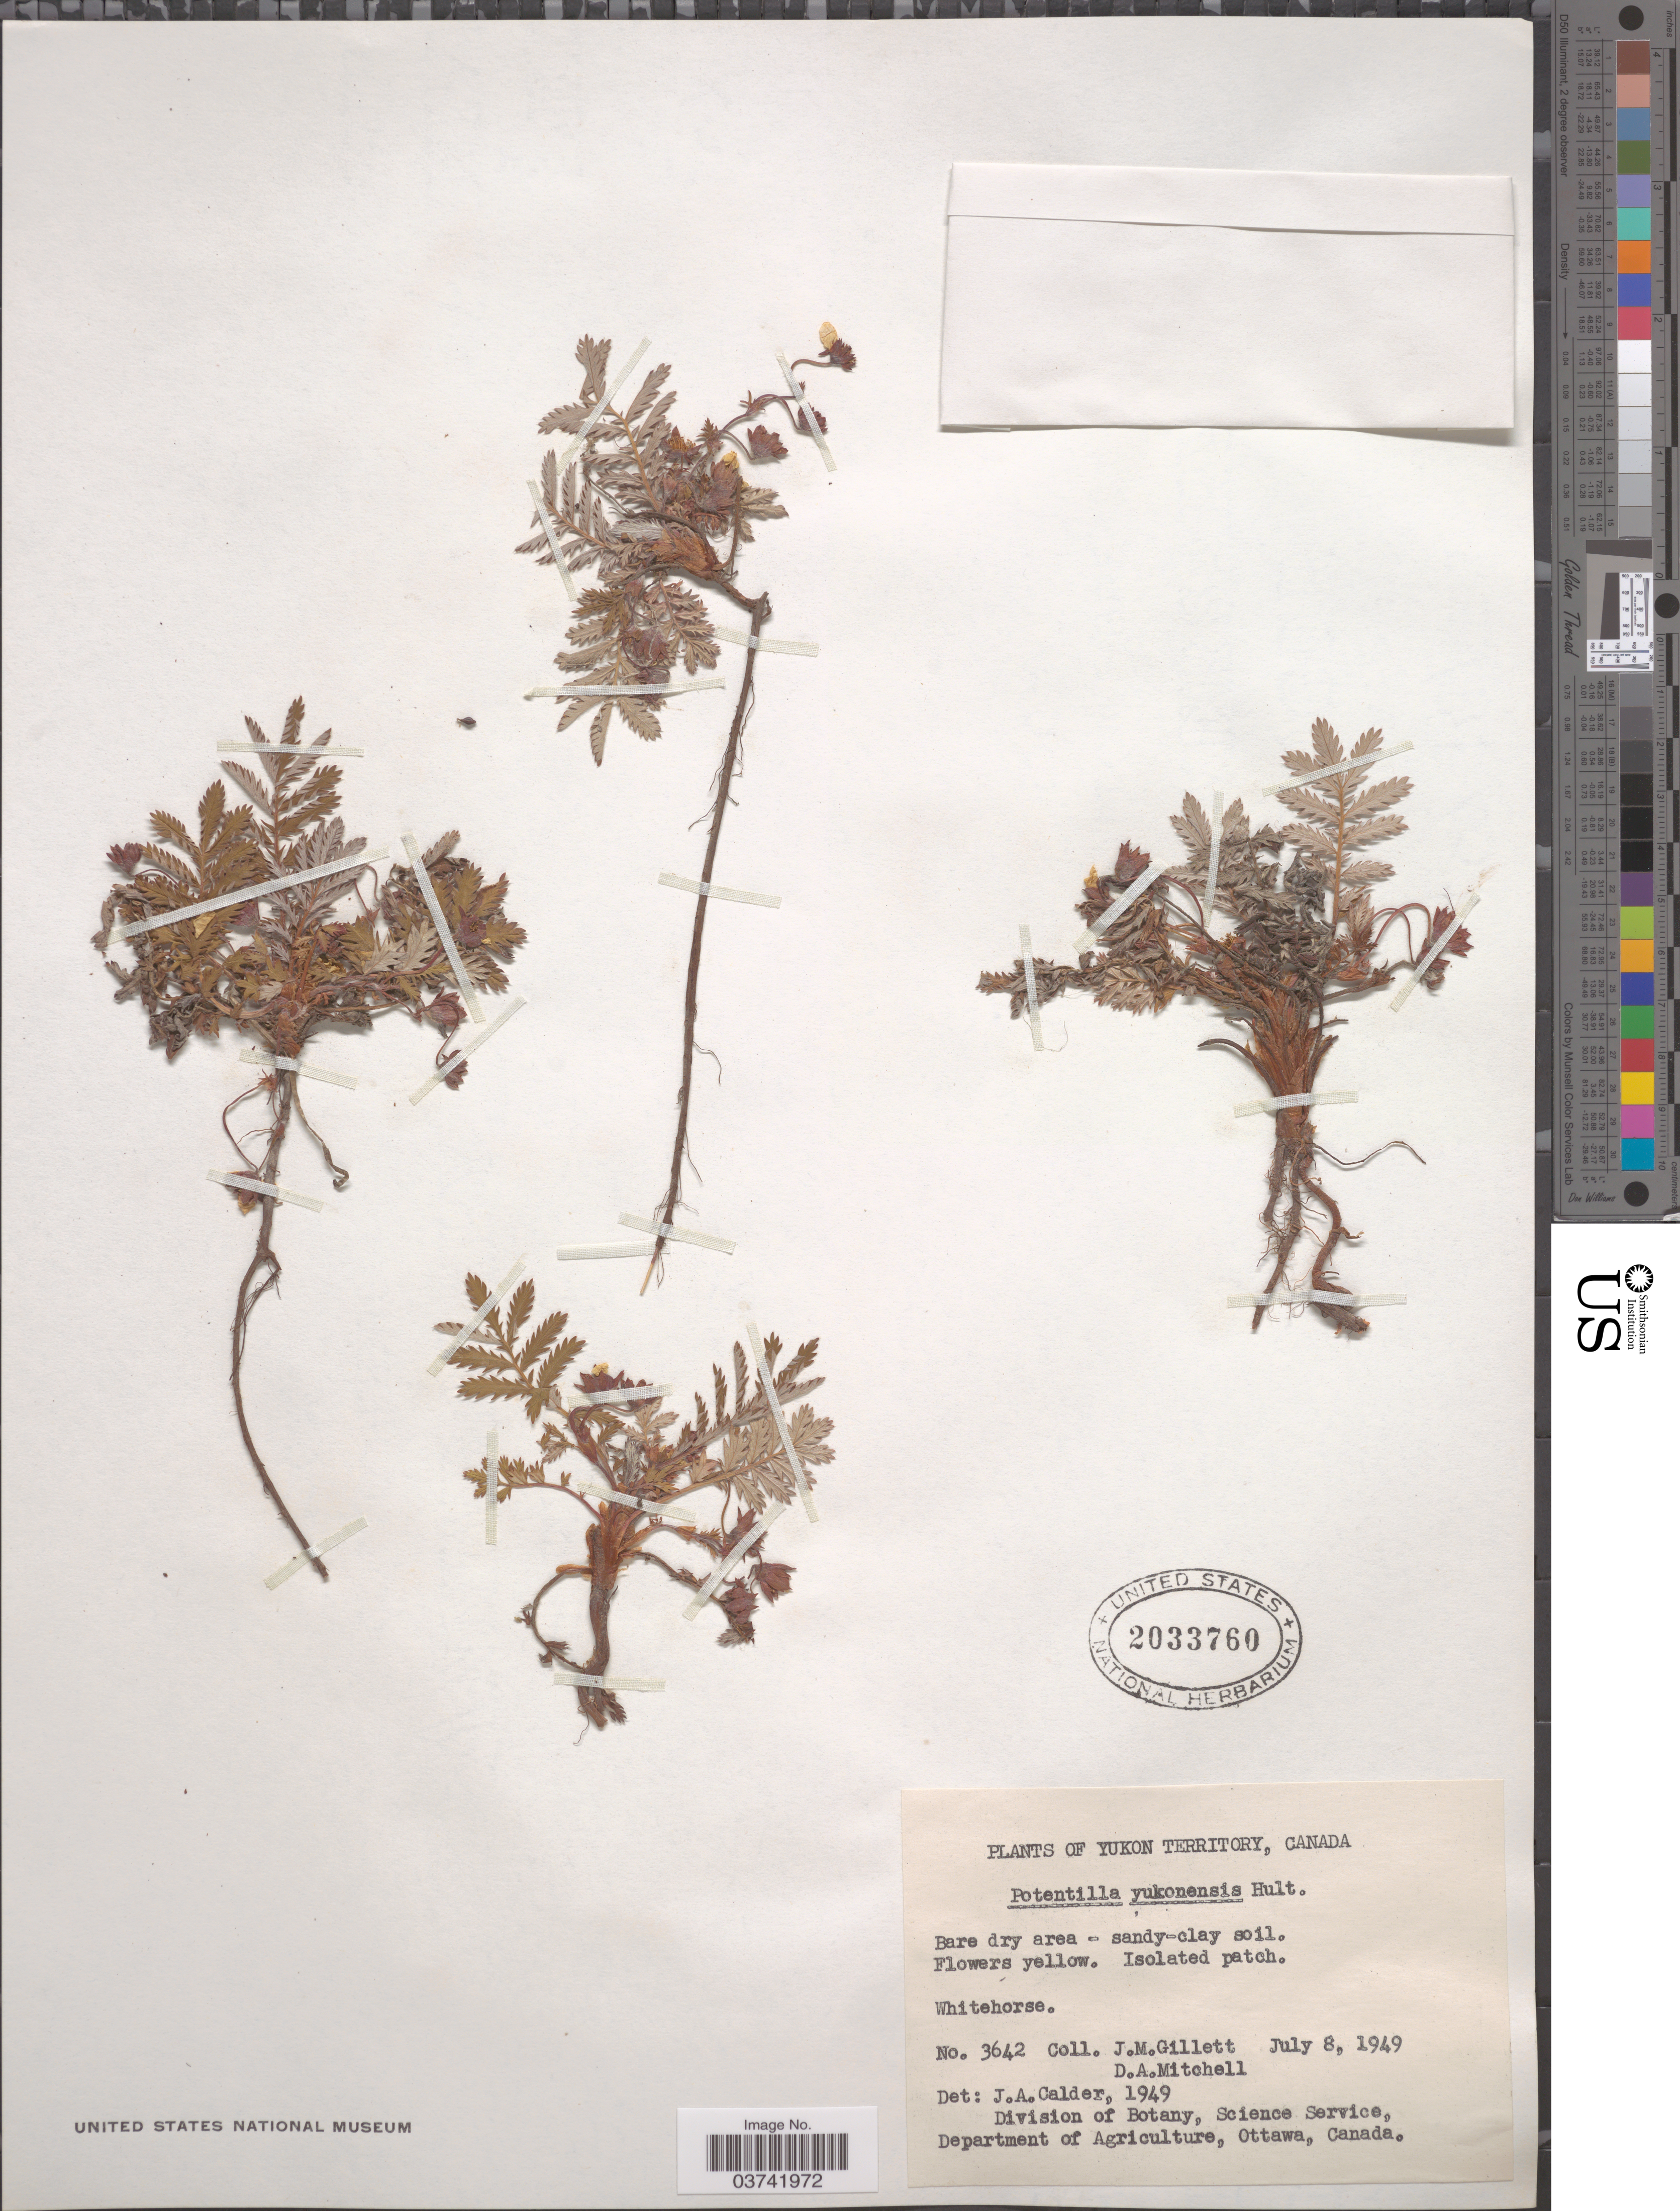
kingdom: Plantae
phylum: Tracheophyta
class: Magnoliopsida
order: Rosales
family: Rosaceae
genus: Potentilla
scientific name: Potentilla yukonensis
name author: Hultén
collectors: J. M. Gillett & D. Mitchell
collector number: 3642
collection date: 1949-07-08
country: Canada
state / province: Yukon Territory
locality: Whitehorse.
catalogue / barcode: US 2033760